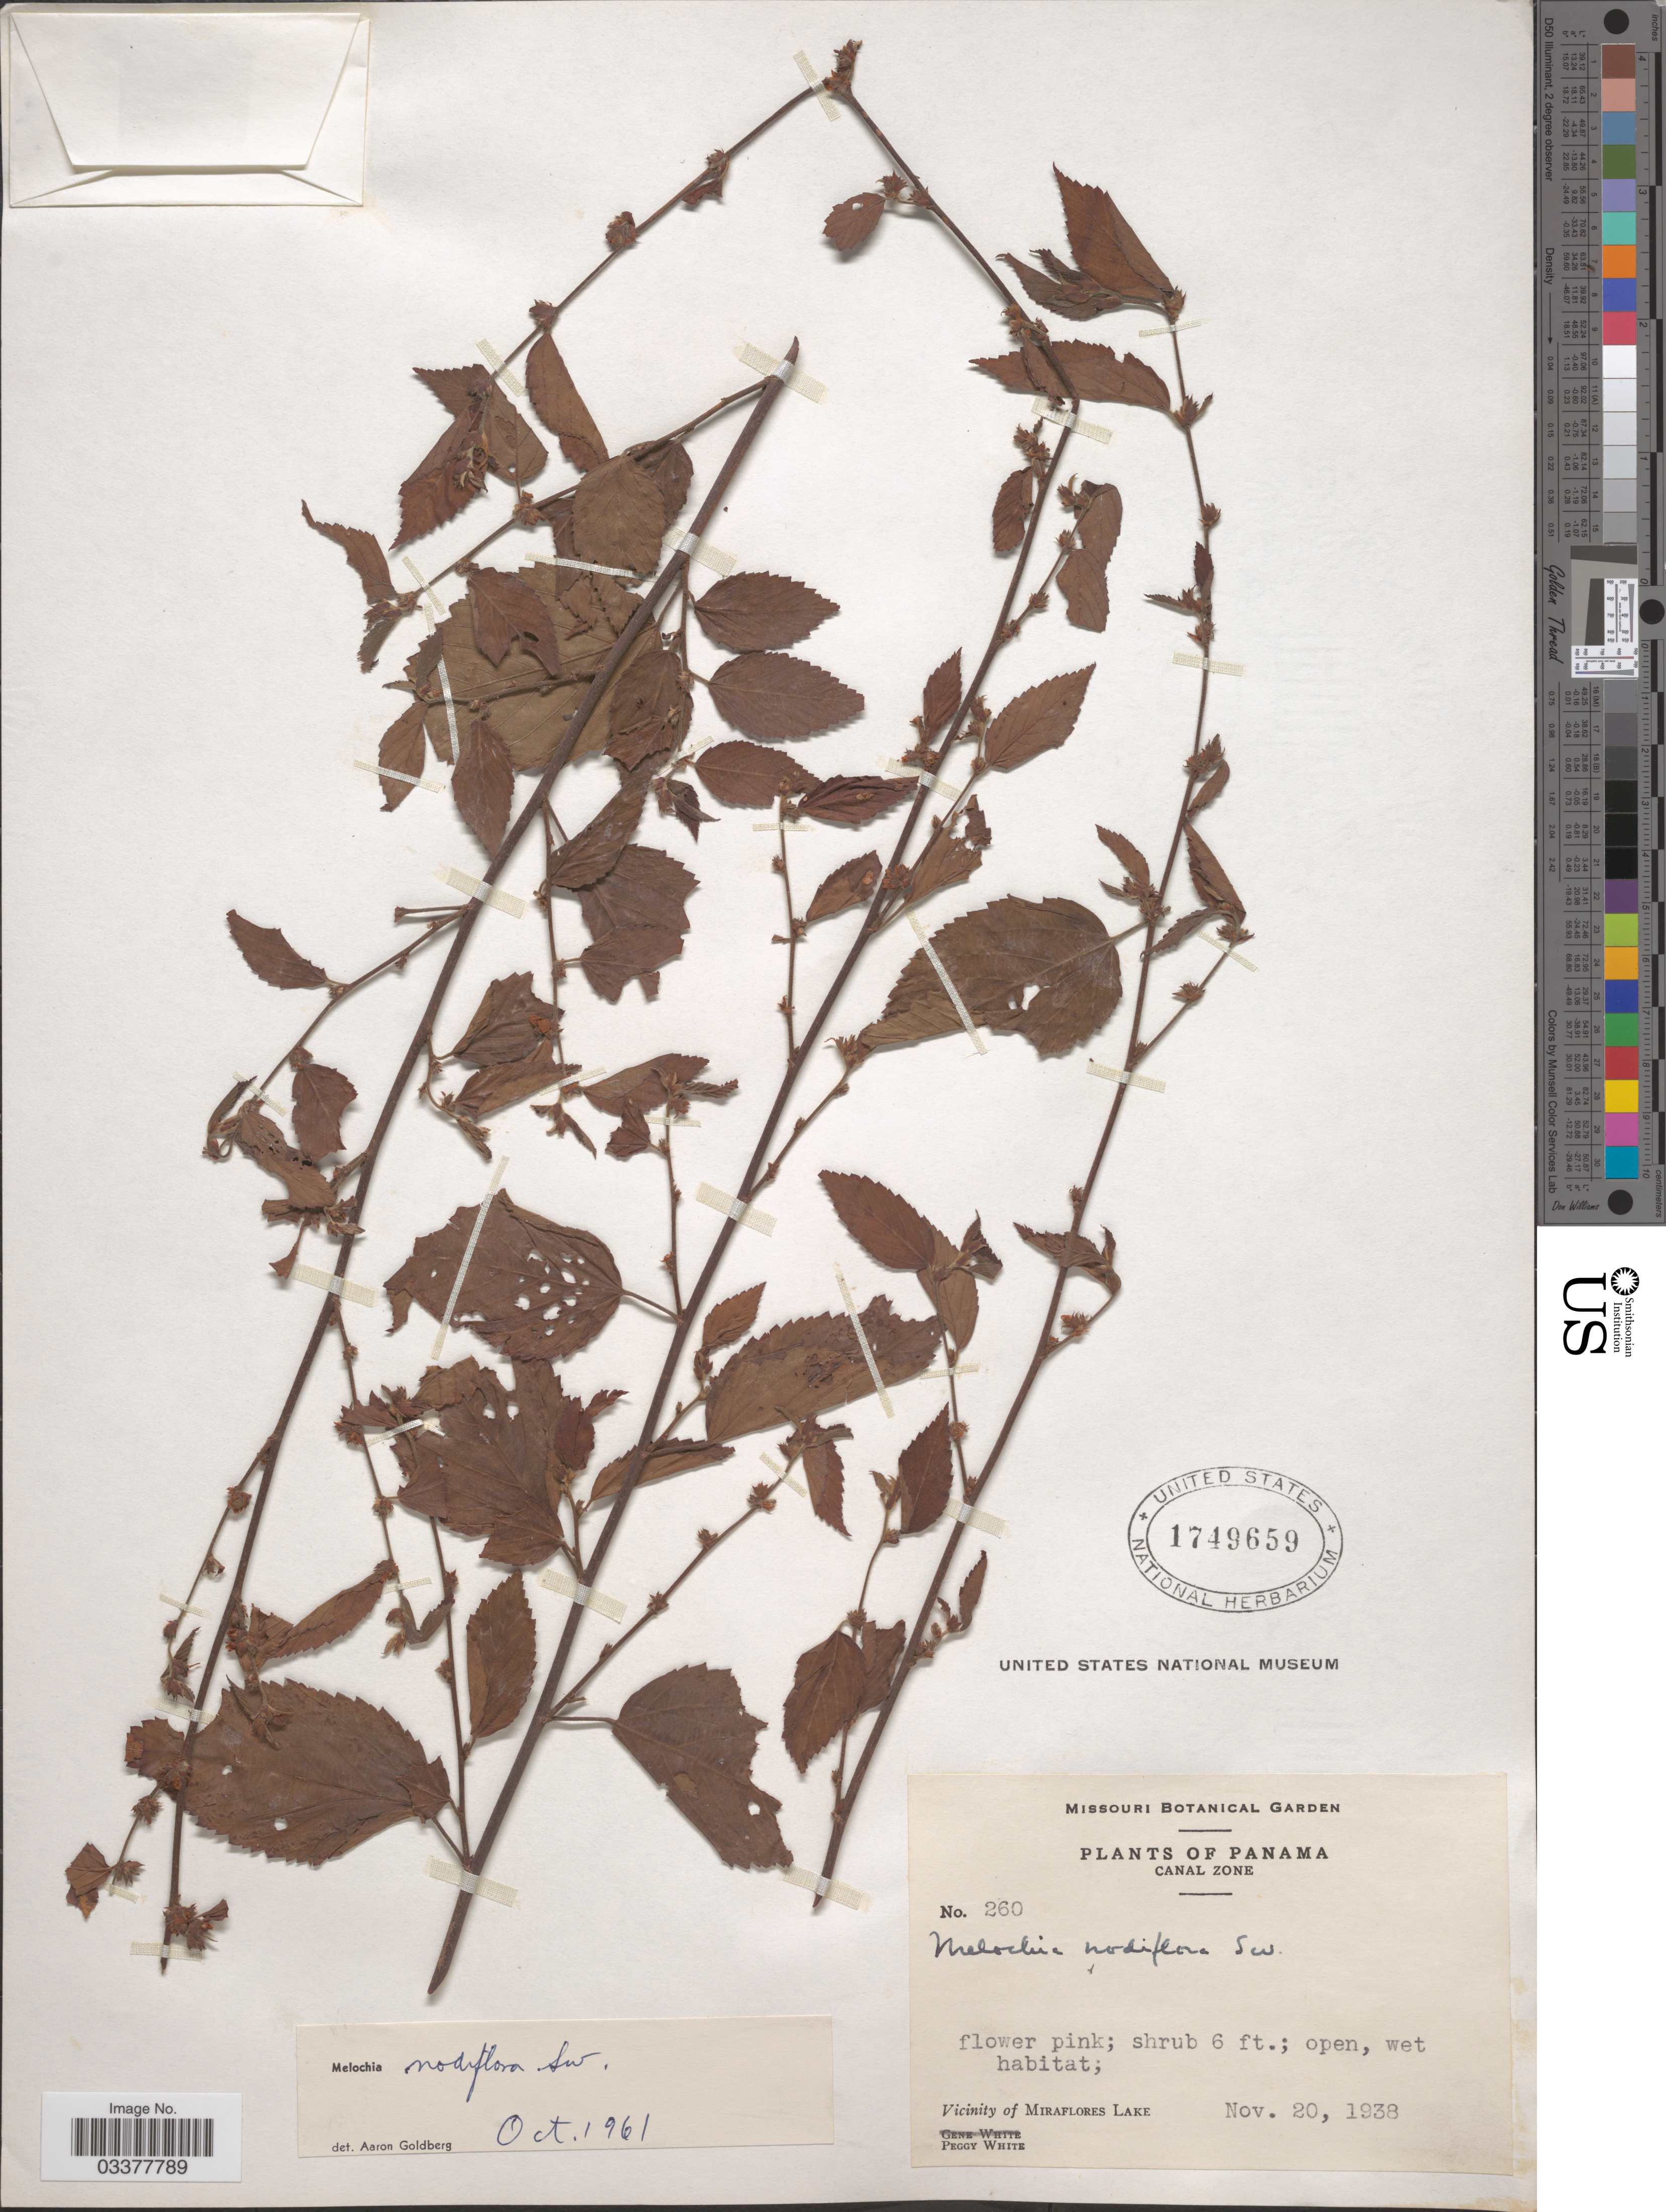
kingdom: Plantae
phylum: Tracheophyta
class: Magnoliopsida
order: Malvales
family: Malvaceae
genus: Melochia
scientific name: Melochia nodiflora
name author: Sw.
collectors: P. White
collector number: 260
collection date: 1938-11-20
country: Panama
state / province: Panamá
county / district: Canal Zone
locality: Canal Zone. Vicinity of Miraflores Lake.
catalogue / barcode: US 1749659